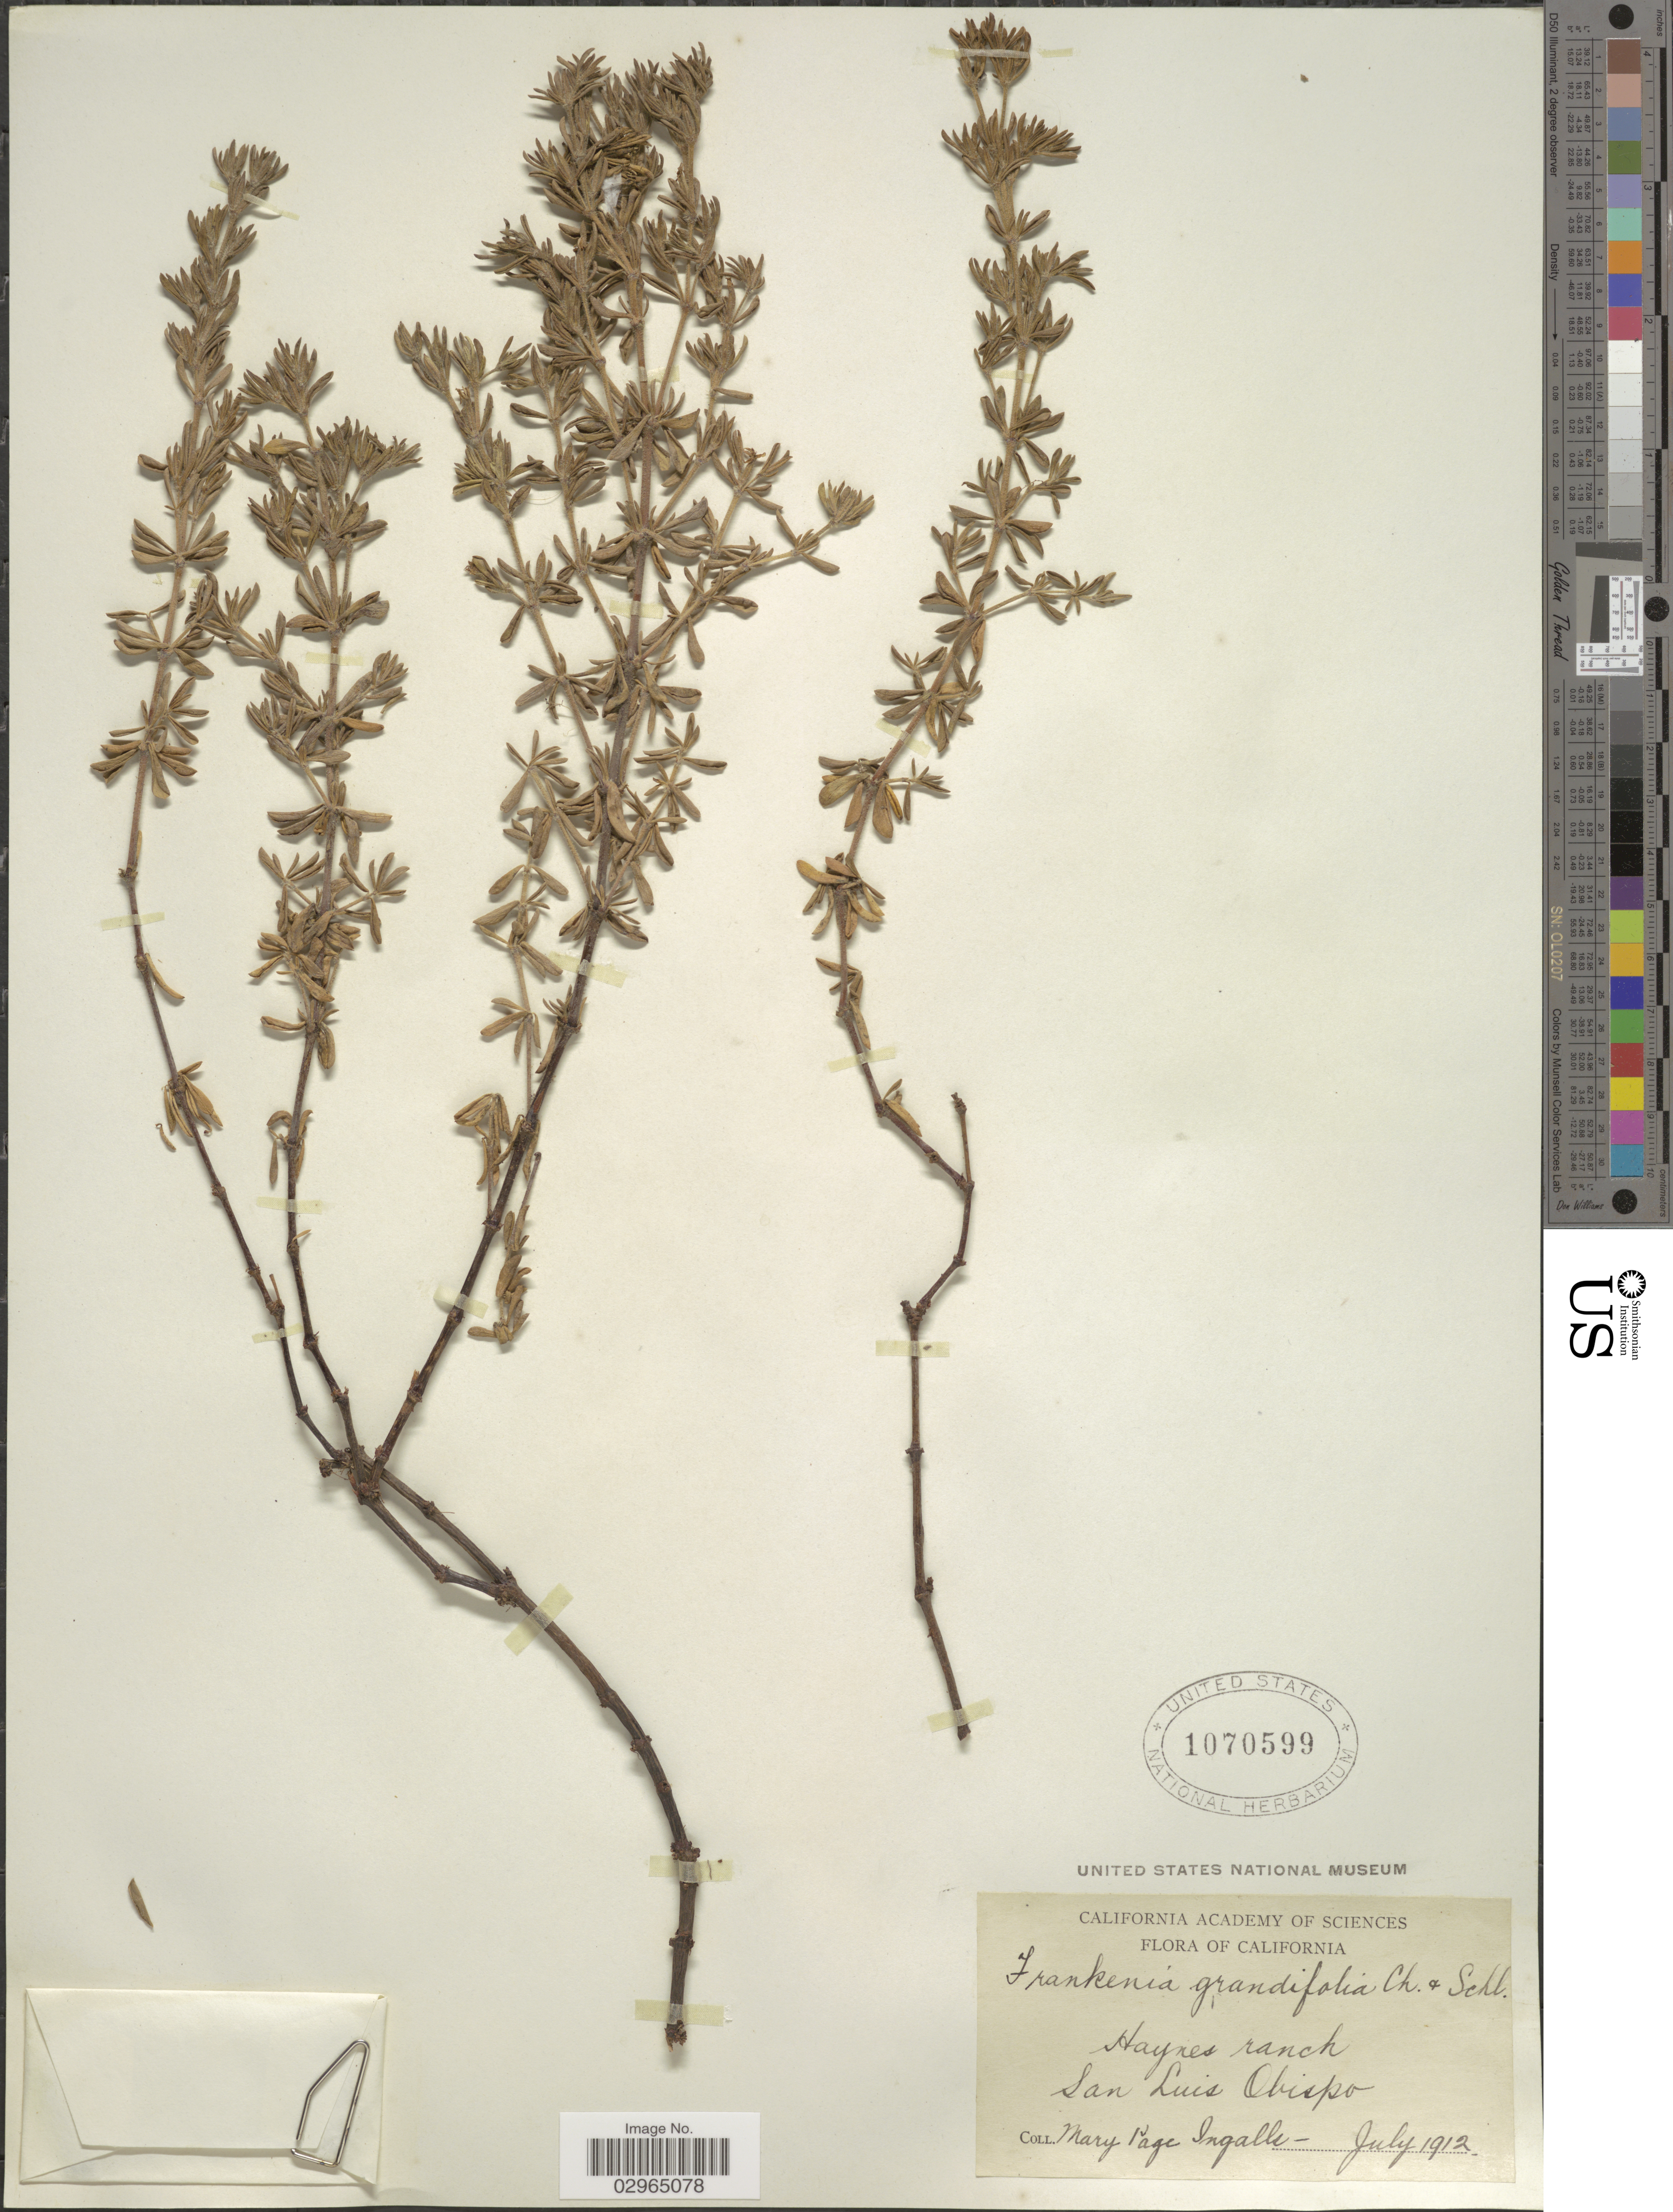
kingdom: Plantae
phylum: Tracheophyta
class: Magnoliopsida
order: Caryophyllales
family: Frankeniaceae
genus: Frankenia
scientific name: Frankenia salina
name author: (Molina) I.M. Johnst.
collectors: M. Ingalls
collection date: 1912-07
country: United States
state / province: California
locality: Haynes ranch. San Louis Obispo.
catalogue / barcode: US 1070599